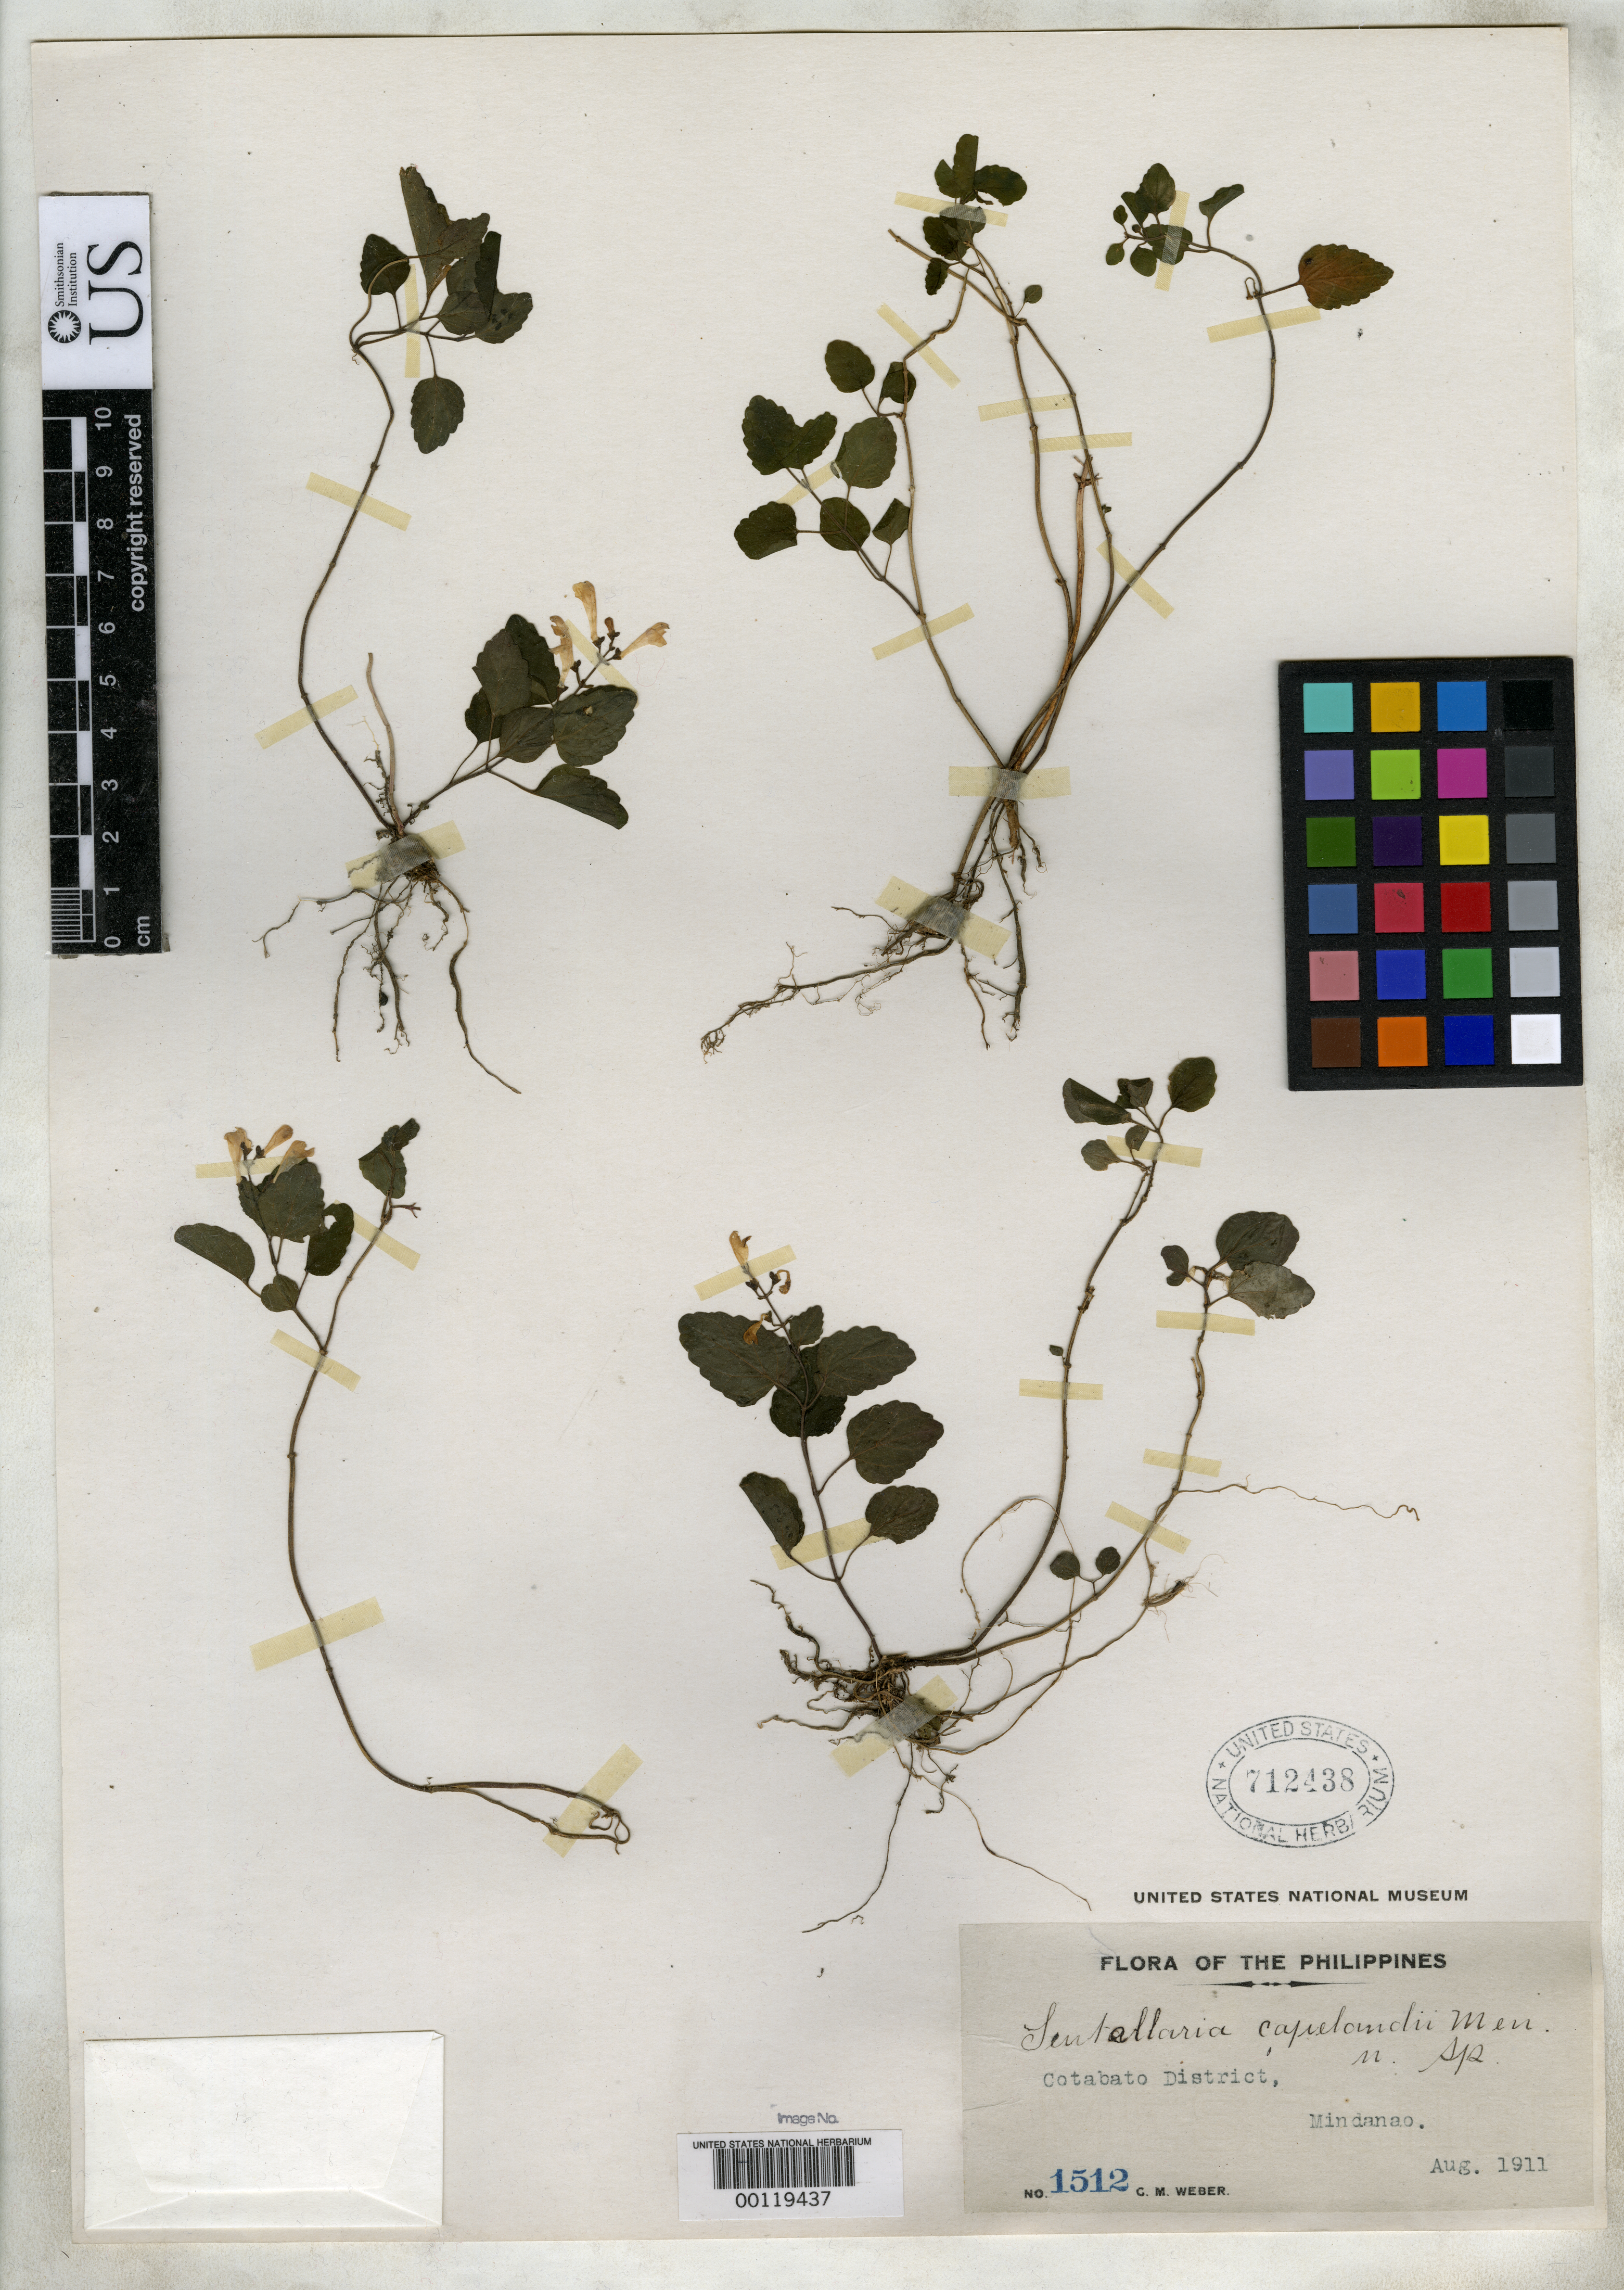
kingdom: Plantae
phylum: Tracheophyta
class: Magnoliopsida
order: Lamiales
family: Lamiaceae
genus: Scutellaria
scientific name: Scutellaria copelandii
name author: Merr.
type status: Isotype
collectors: C. M. Weber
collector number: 1512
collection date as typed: Aug 1911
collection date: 1911-08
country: Philippines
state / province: Soccsksargen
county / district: North Cotabato / South Cotabato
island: Mindanao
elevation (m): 135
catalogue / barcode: US 712438